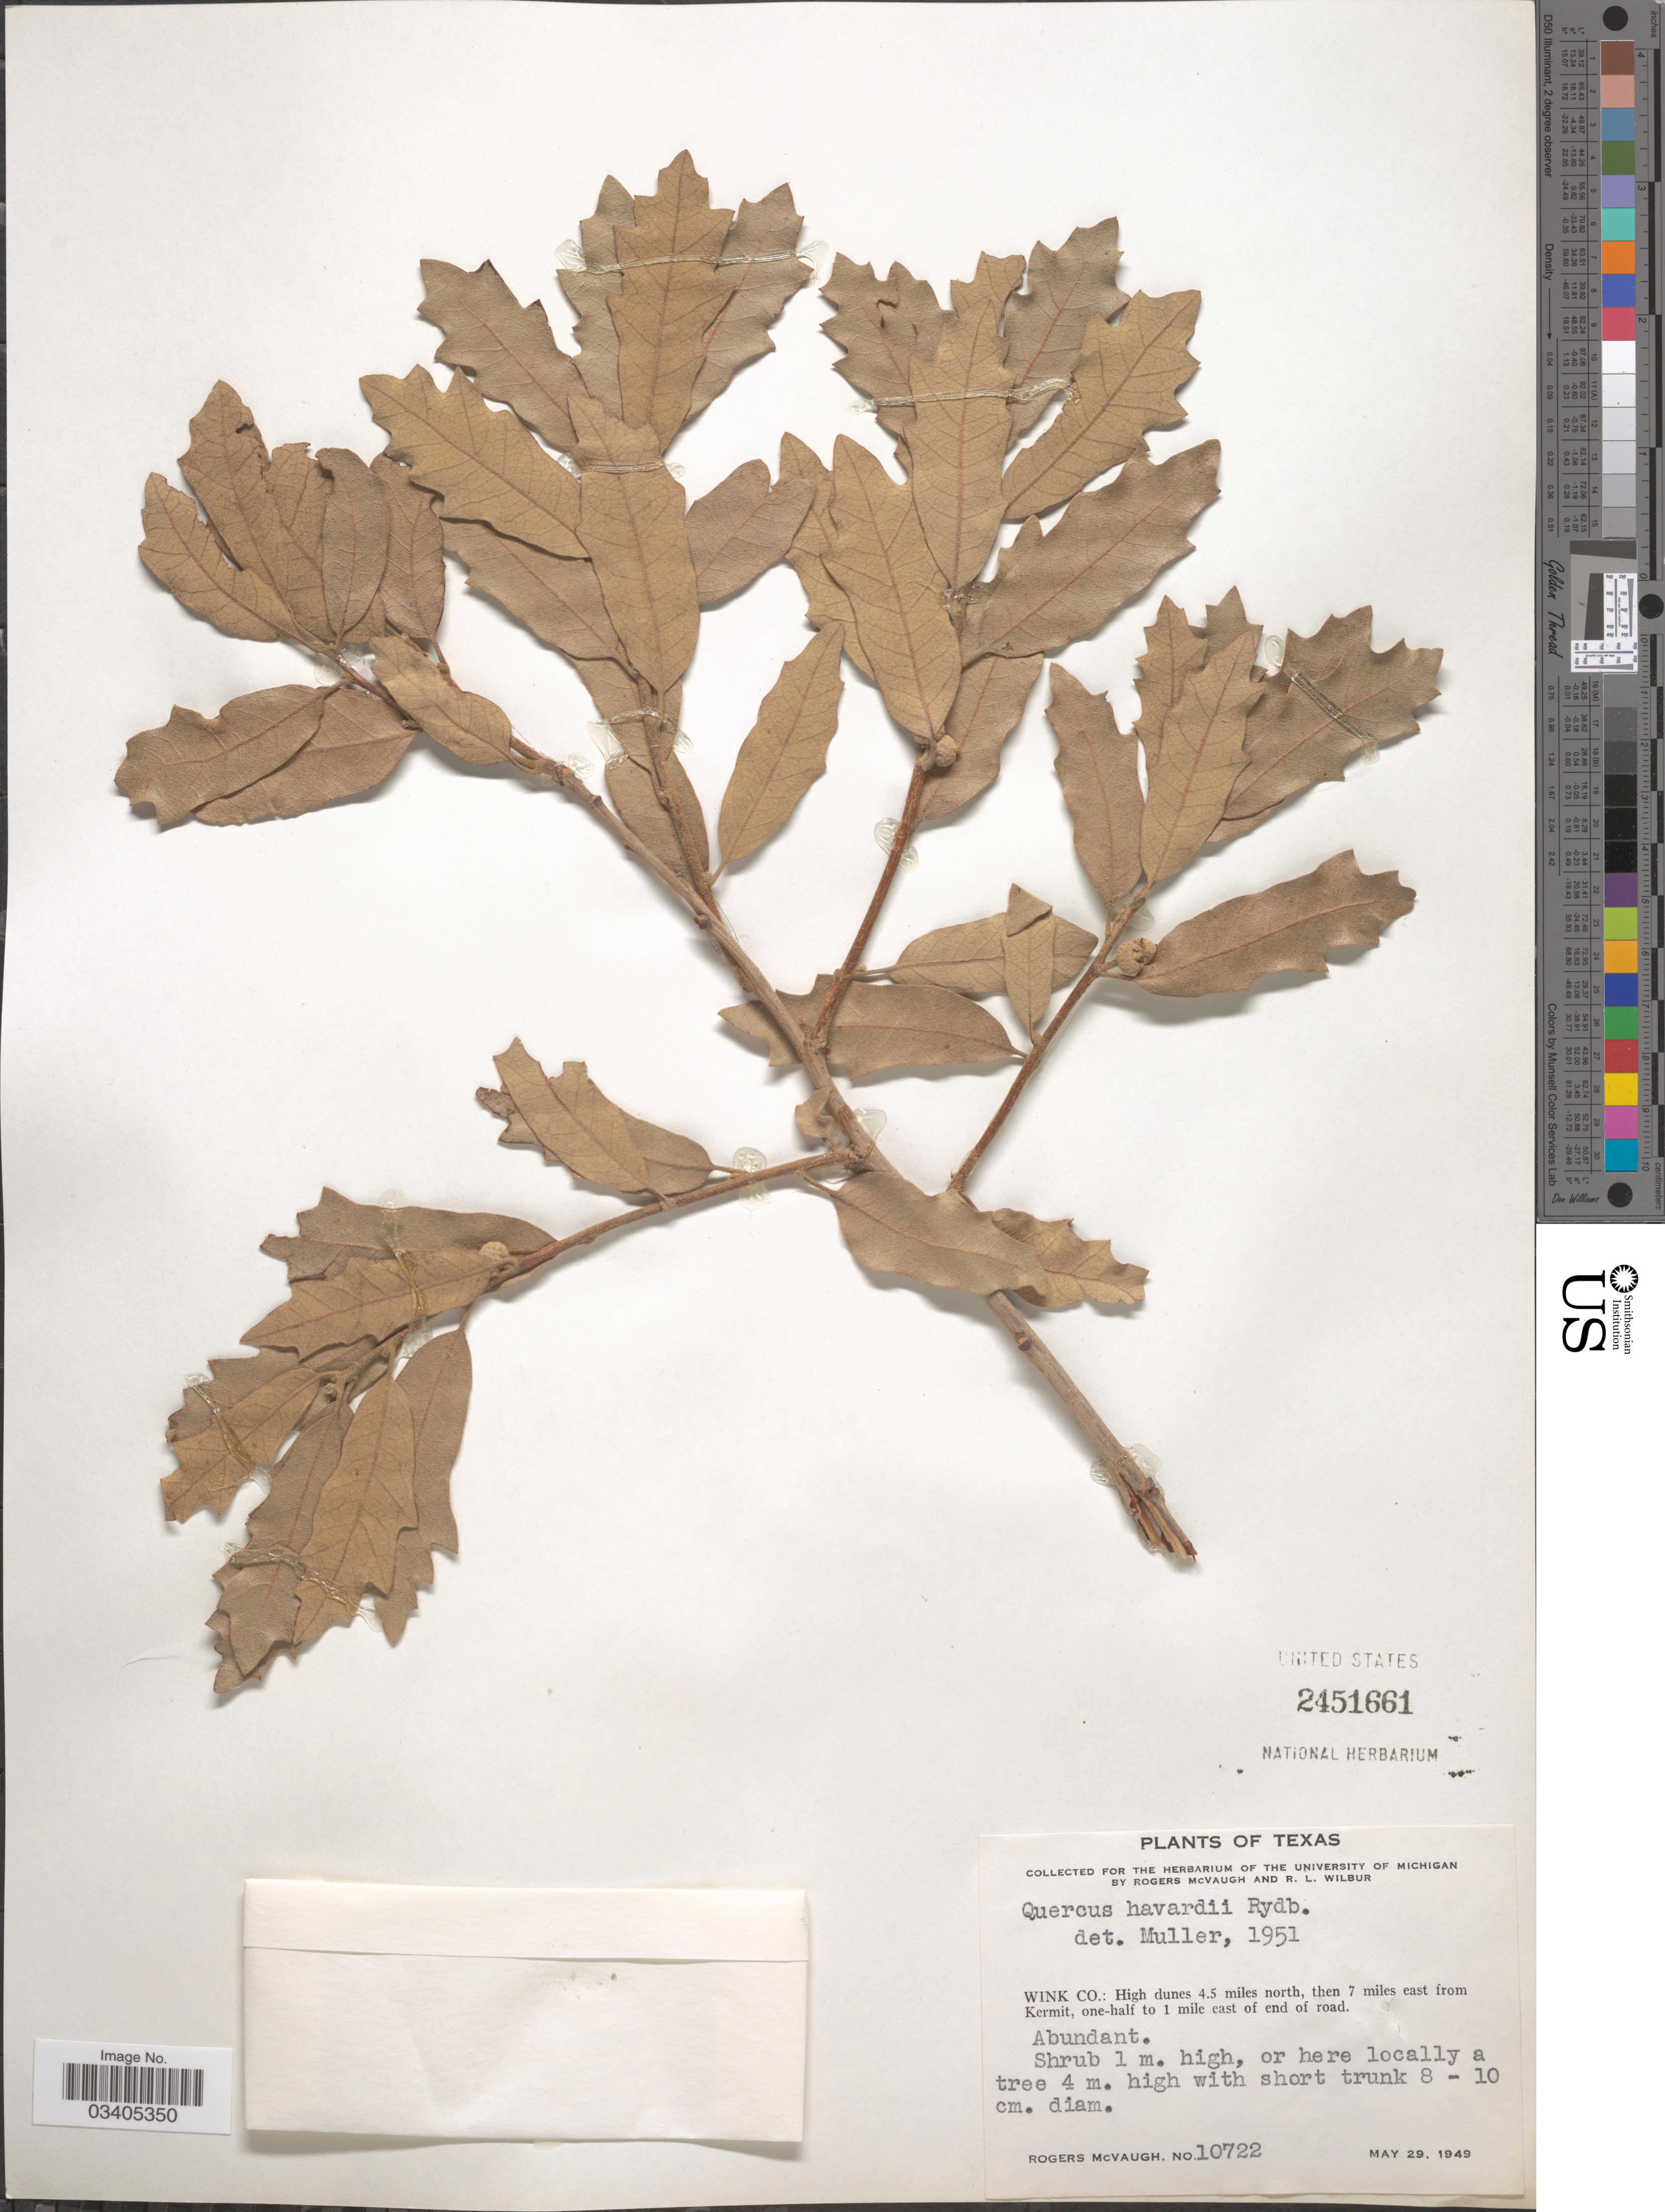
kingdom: Plantae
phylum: Tracheophyta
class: Magnoliopsida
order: Fagales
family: Fagaceae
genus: Quercus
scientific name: Quercus havardii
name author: Rydb.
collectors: R. McVaugh & R. L. Wilbur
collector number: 10722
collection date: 1949-05-29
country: United States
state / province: Texas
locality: Wink Co.: High dunes 4.5 miles north, then 7 miles east from Kermit, one-half to 1 mile east of end of road.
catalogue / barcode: US 2451661